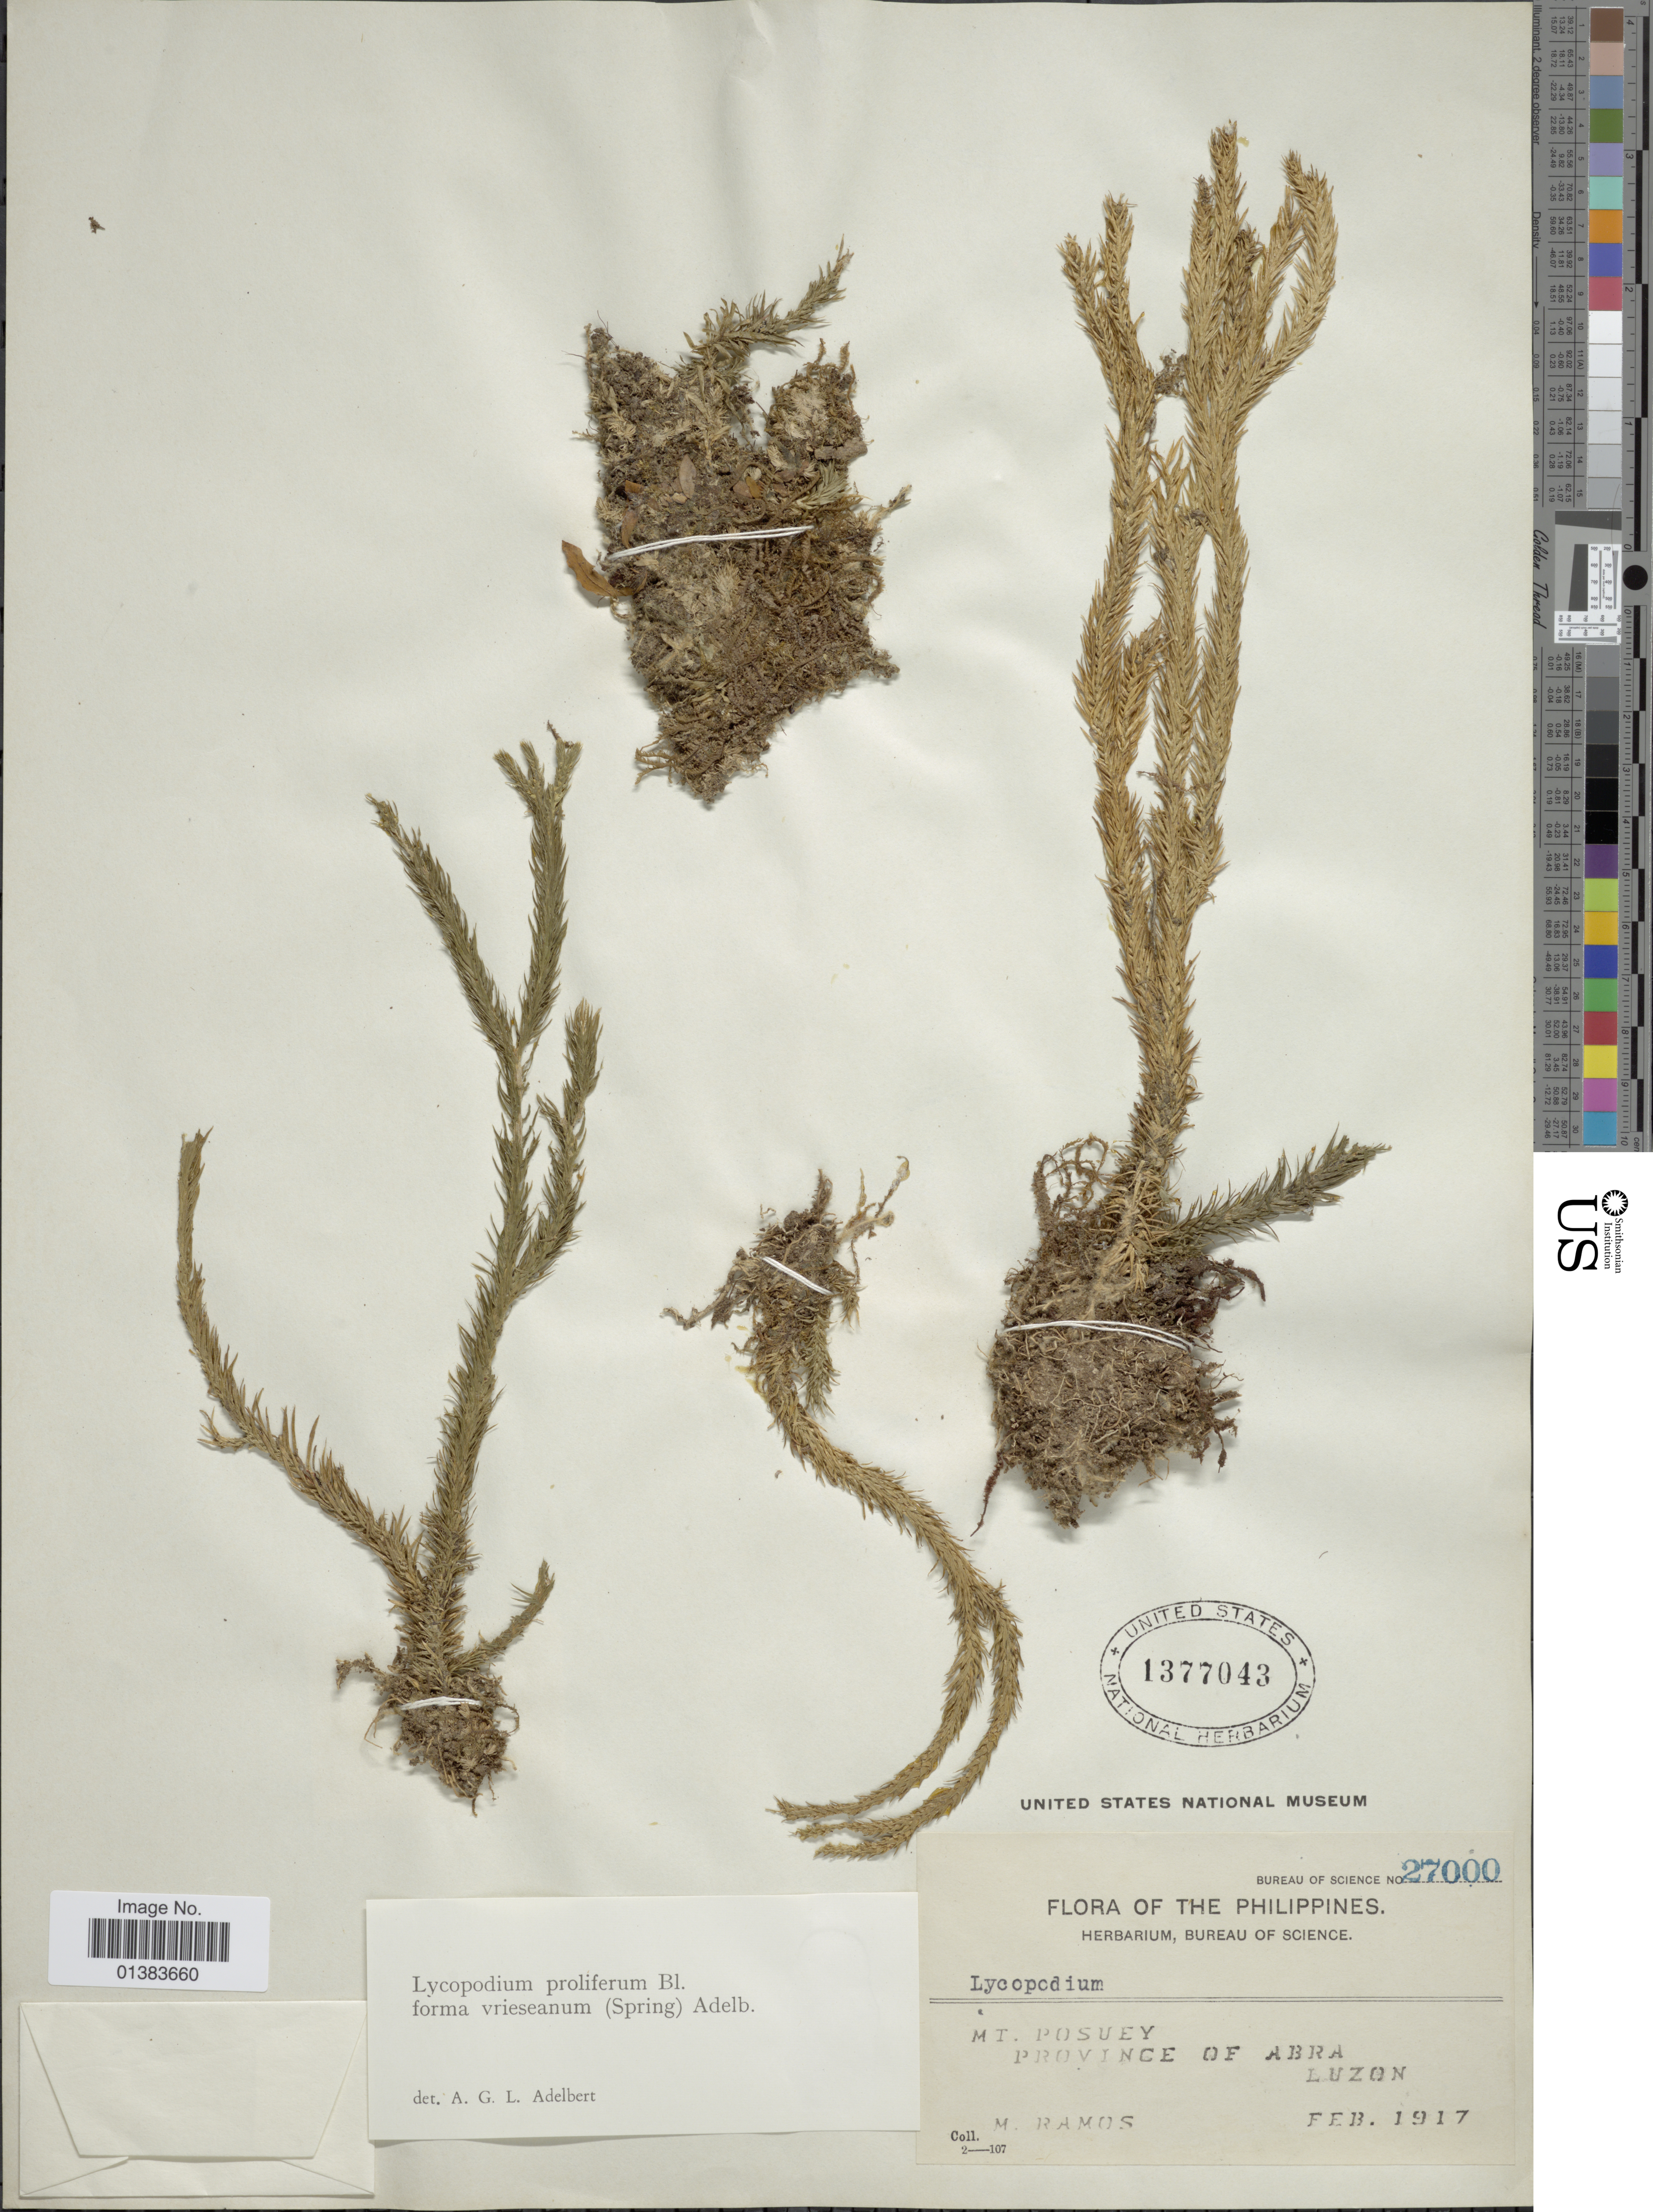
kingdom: Plantae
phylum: Tracheophyta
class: Lycopodiopsida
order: Lycopodiales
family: Lycopodiaceae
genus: Phlegmariurus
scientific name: Phlegmariurus proliferus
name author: (Blume) A. R. Field & Bostock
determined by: Field, A. R.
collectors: M. Ramos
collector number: Bureau of Science 27000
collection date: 1917-02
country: Philippines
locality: Mt. Posuey, Province of Abra, Luzon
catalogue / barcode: US 1377043